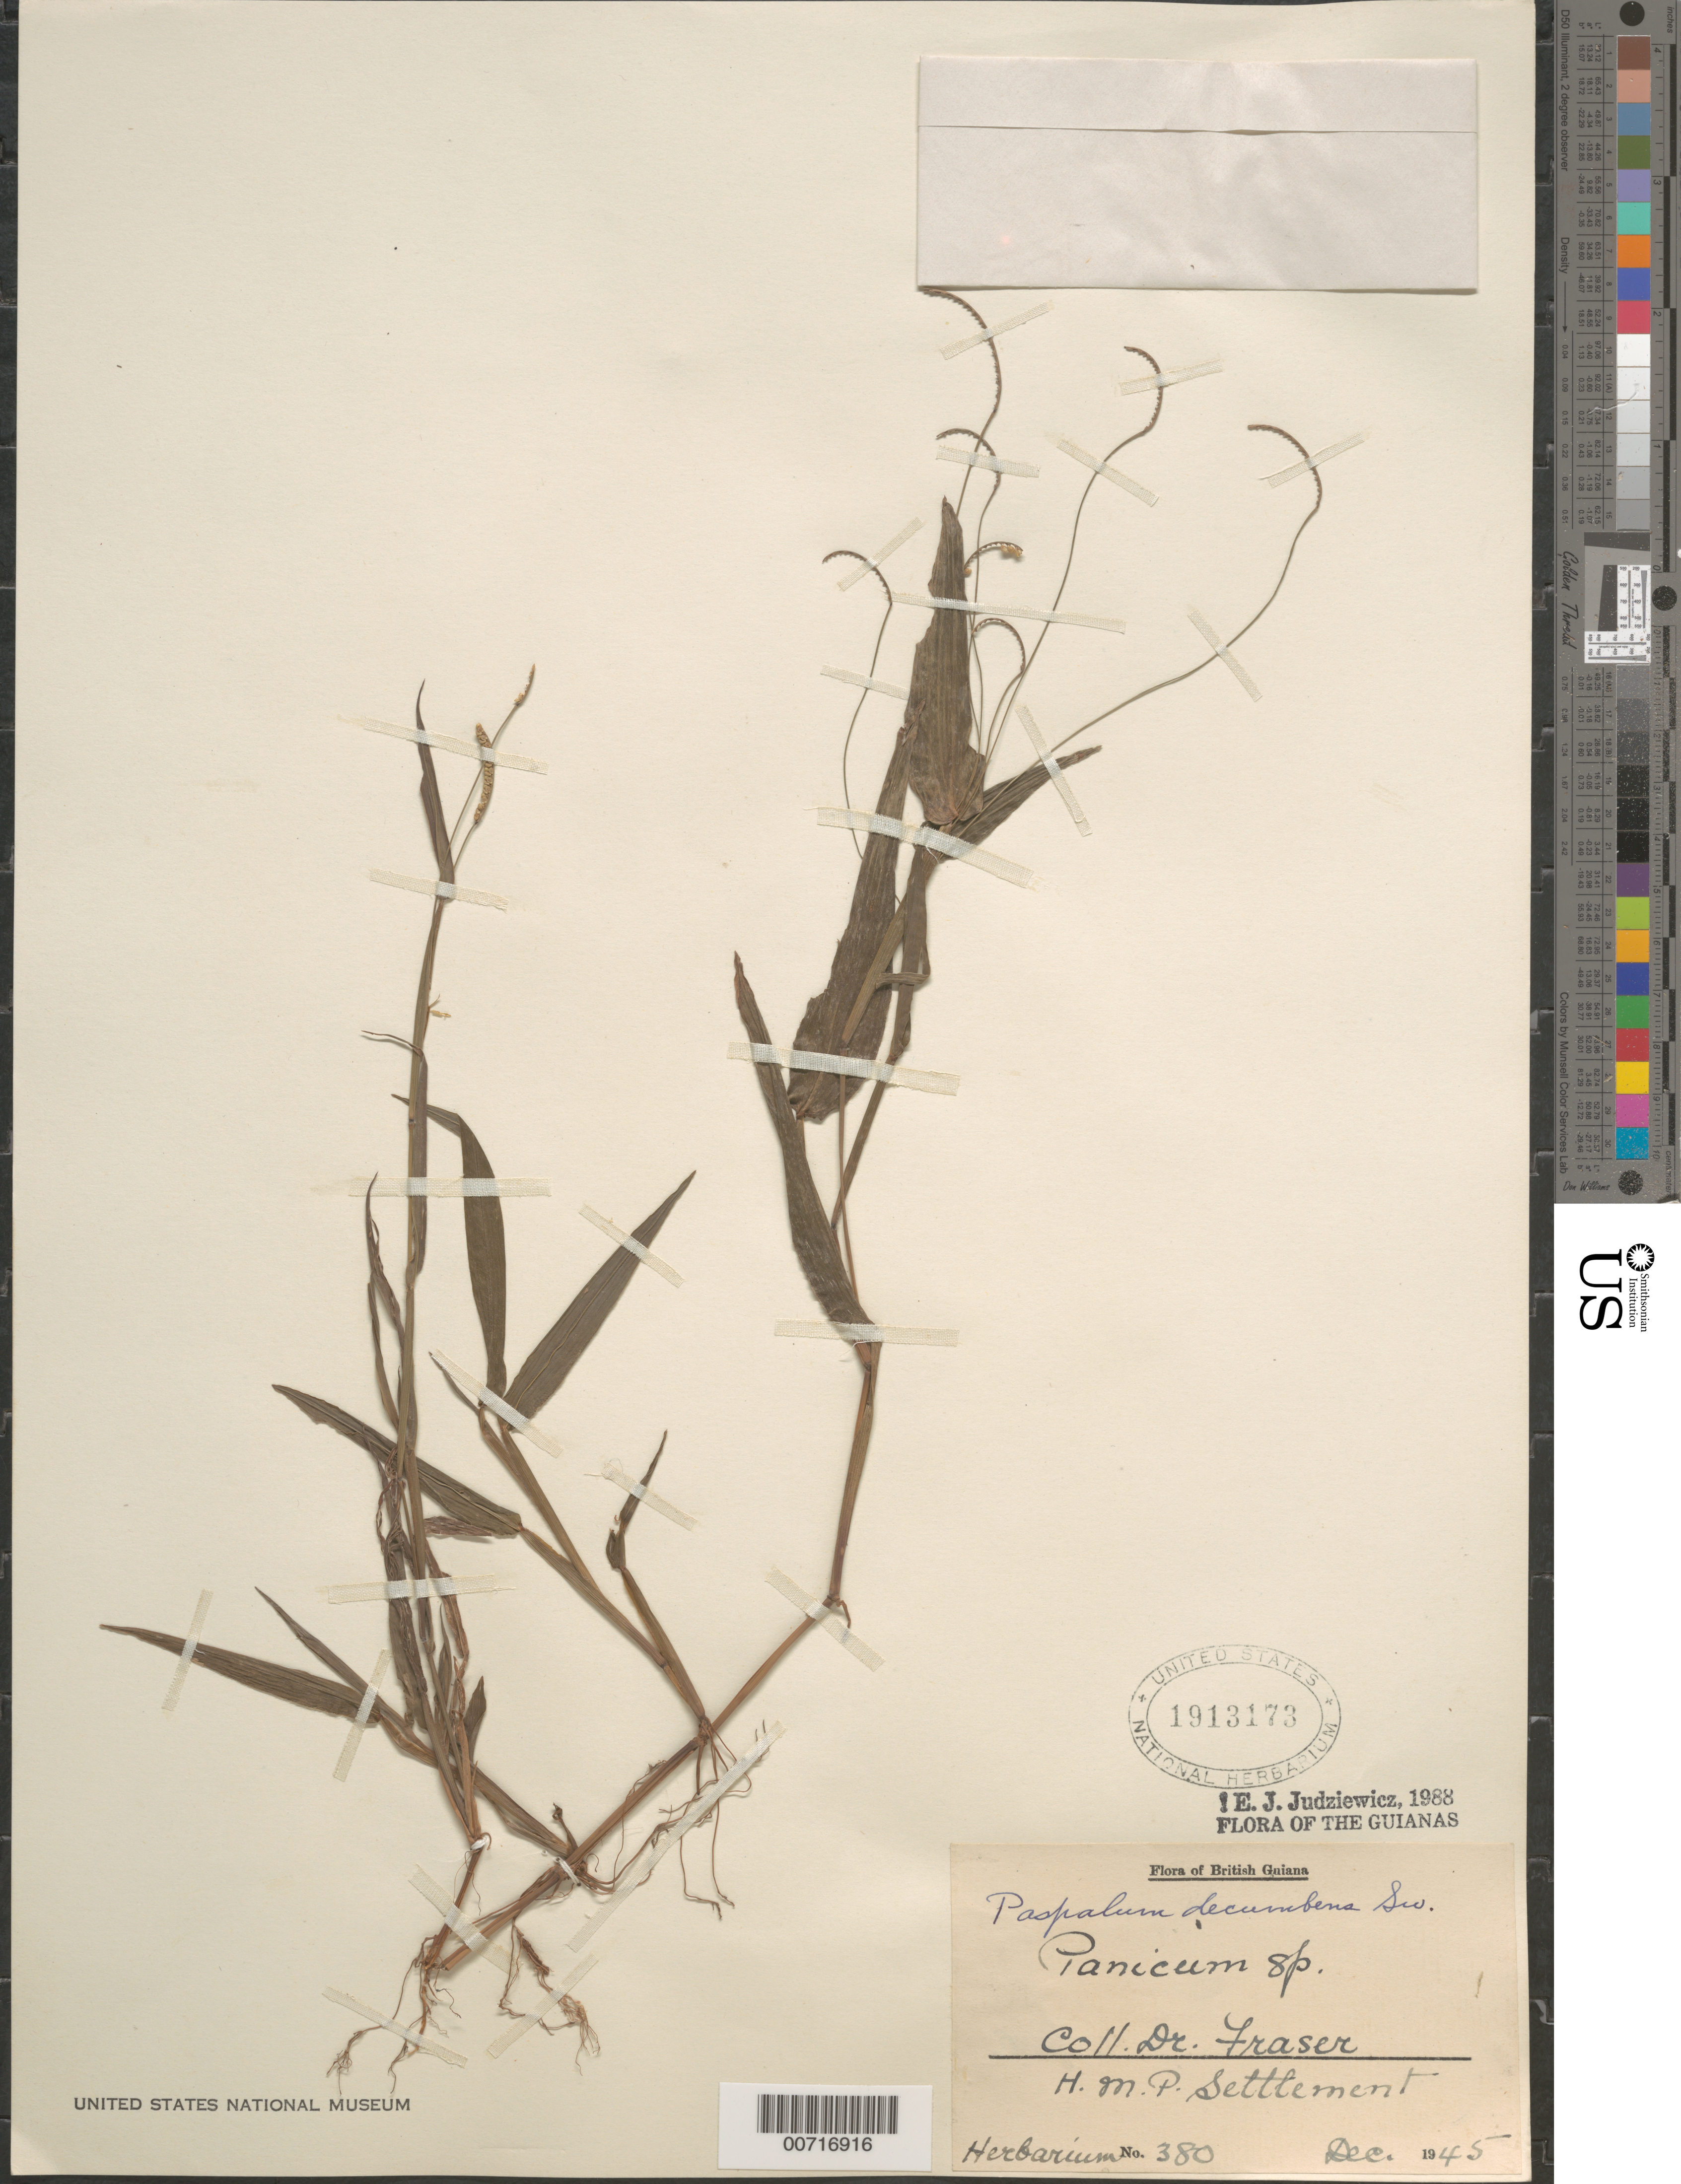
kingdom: Plantae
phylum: Tracheophyta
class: Liliopsida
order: Poales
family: Poaceae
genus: Paspalum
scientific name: Paspalum decumbens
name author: Sw.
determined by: Judziewicz, E. J.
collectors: H. Fraser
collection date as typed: Dec-45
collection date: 1945-12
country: Guyana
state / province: Cuyuni-Mazaruni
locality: Mazaruni, H.M. Penal Settlement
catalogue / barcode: US 1913173